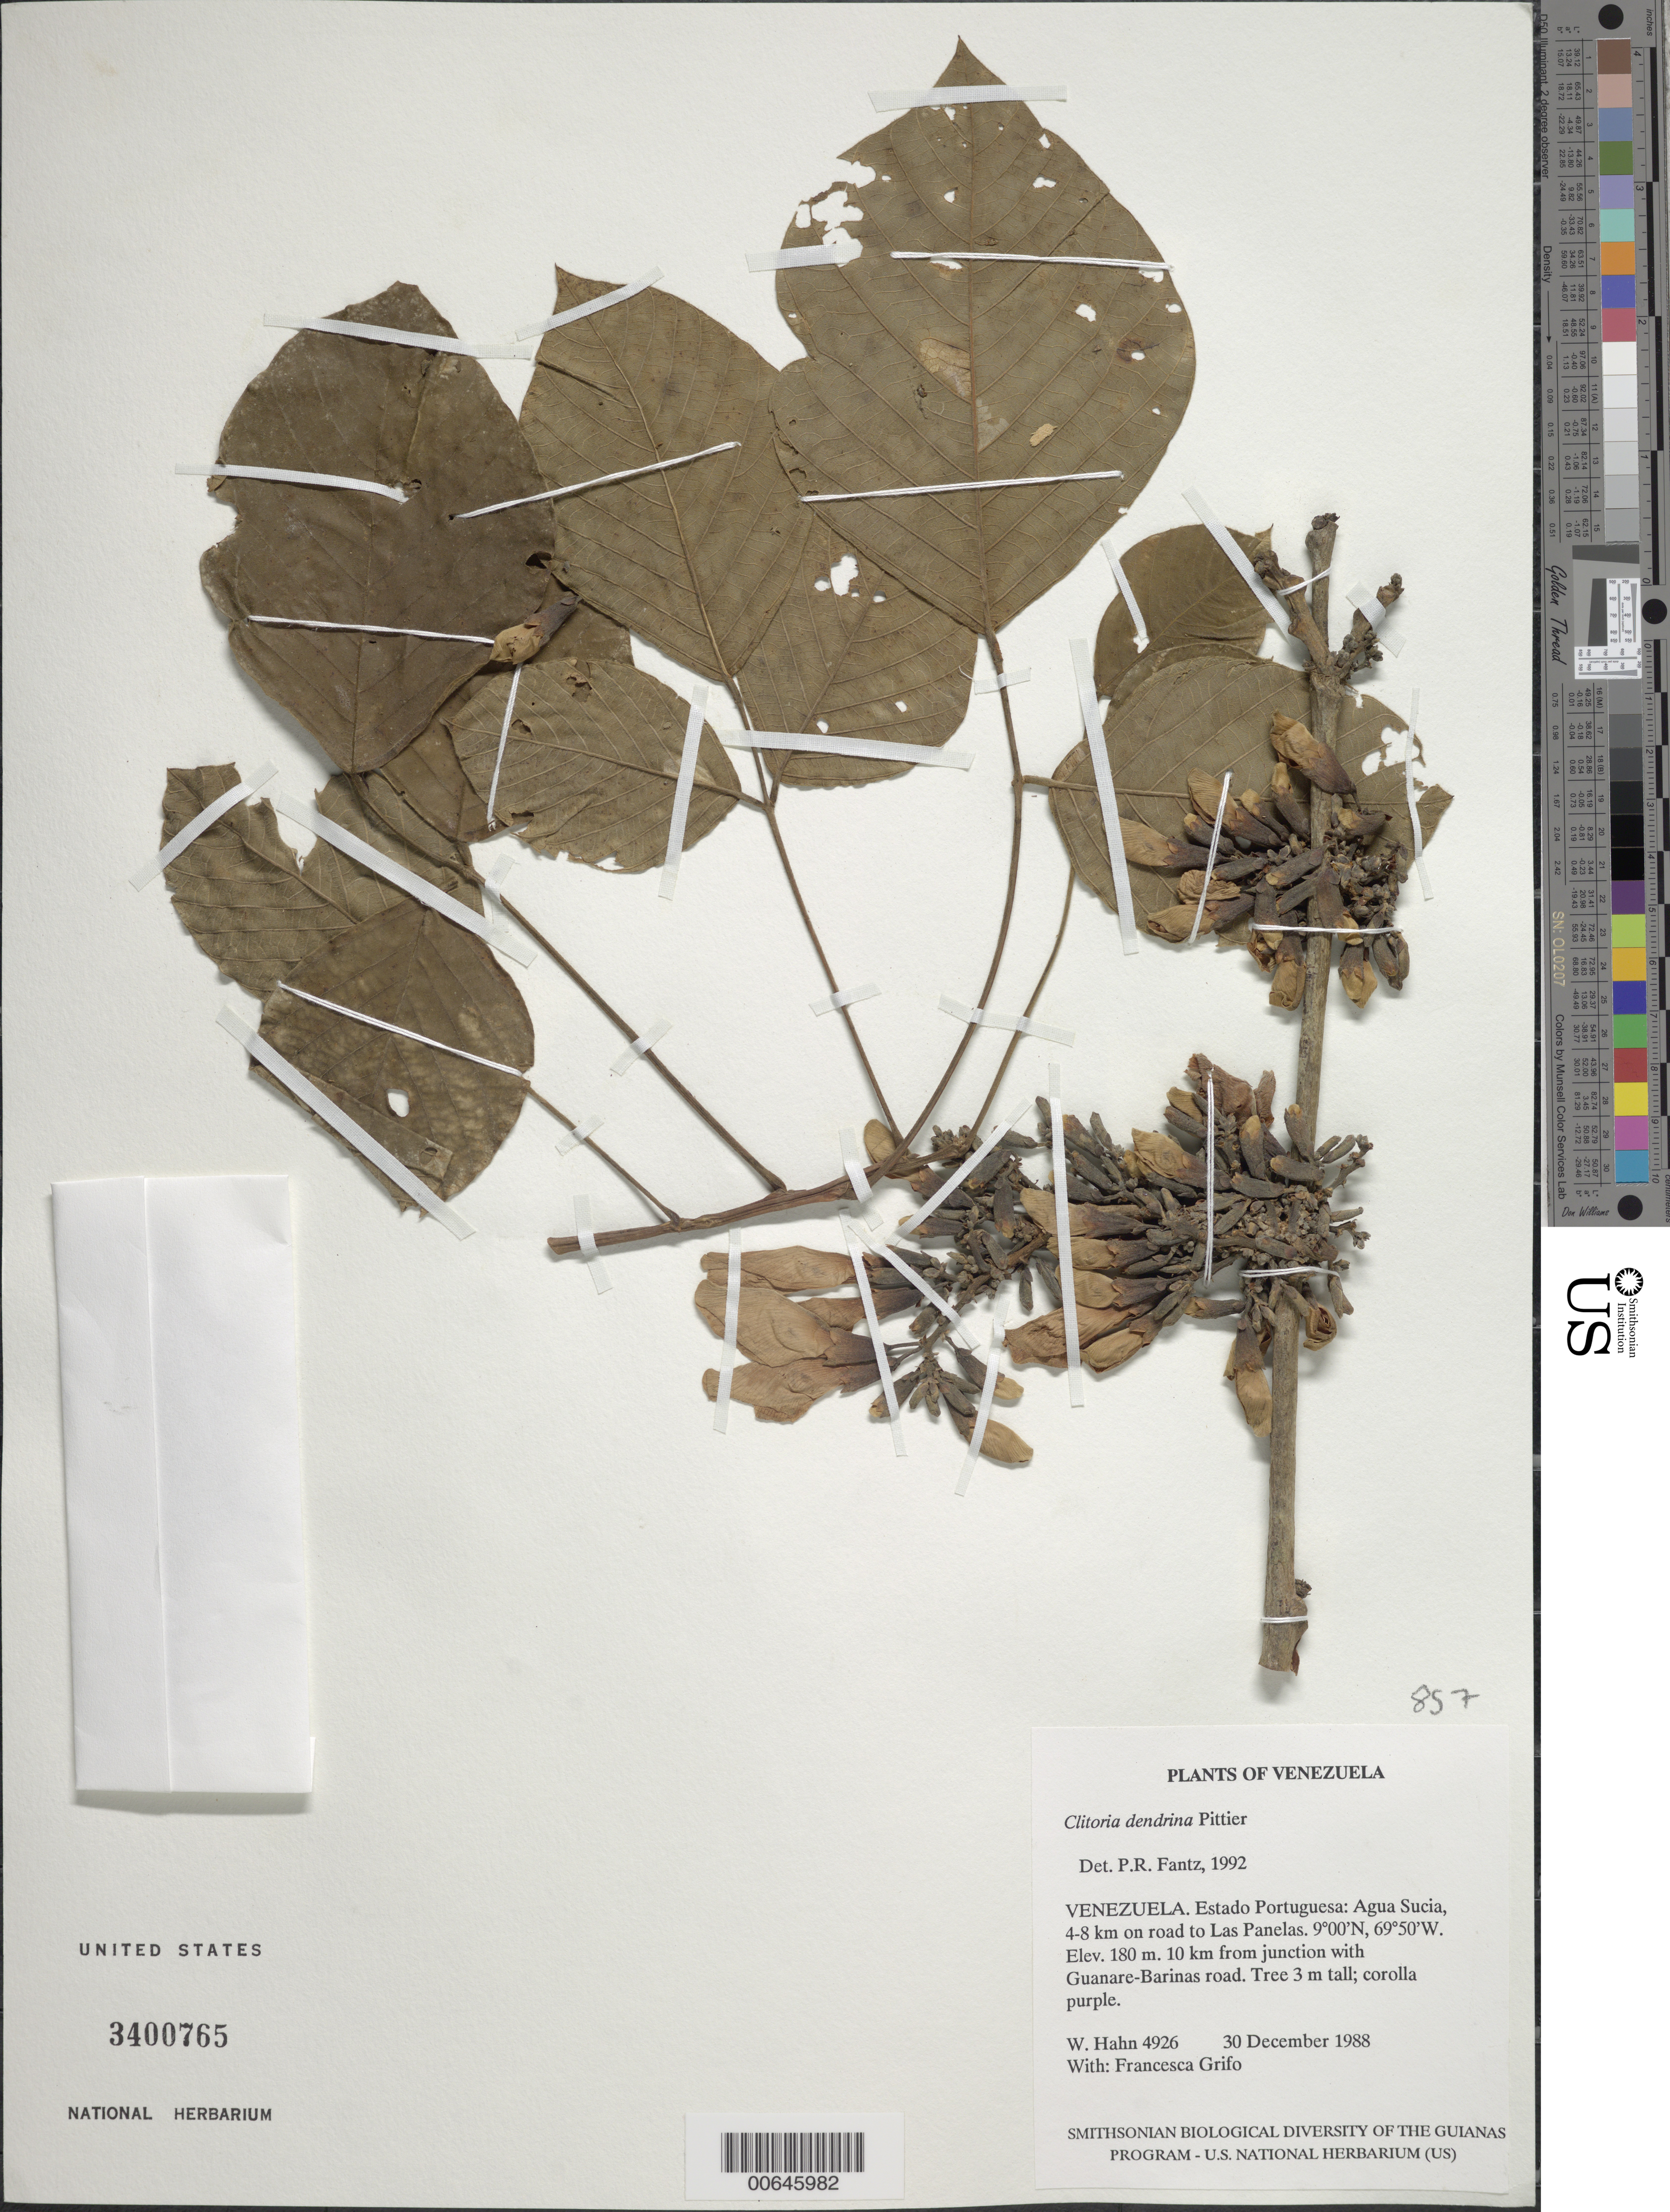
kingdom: Plantae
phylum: Tracheophyta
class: Magnoliopsida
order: Fabales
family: Fabaceae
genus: Clitoria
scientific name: Clitoria dendrina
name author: Pittier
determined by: Fantz, P. R., (FLAS), University of Florida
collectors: W. Hahn & F. Grifo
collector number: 4926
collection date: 1988-12-30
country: Venezuela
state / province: Portuguesa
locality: Agua Sucia, 4-8 km on road to Las Panelas, 10 km from junction with Guanare-Barinas road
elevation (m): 180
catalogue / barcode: US 3400765